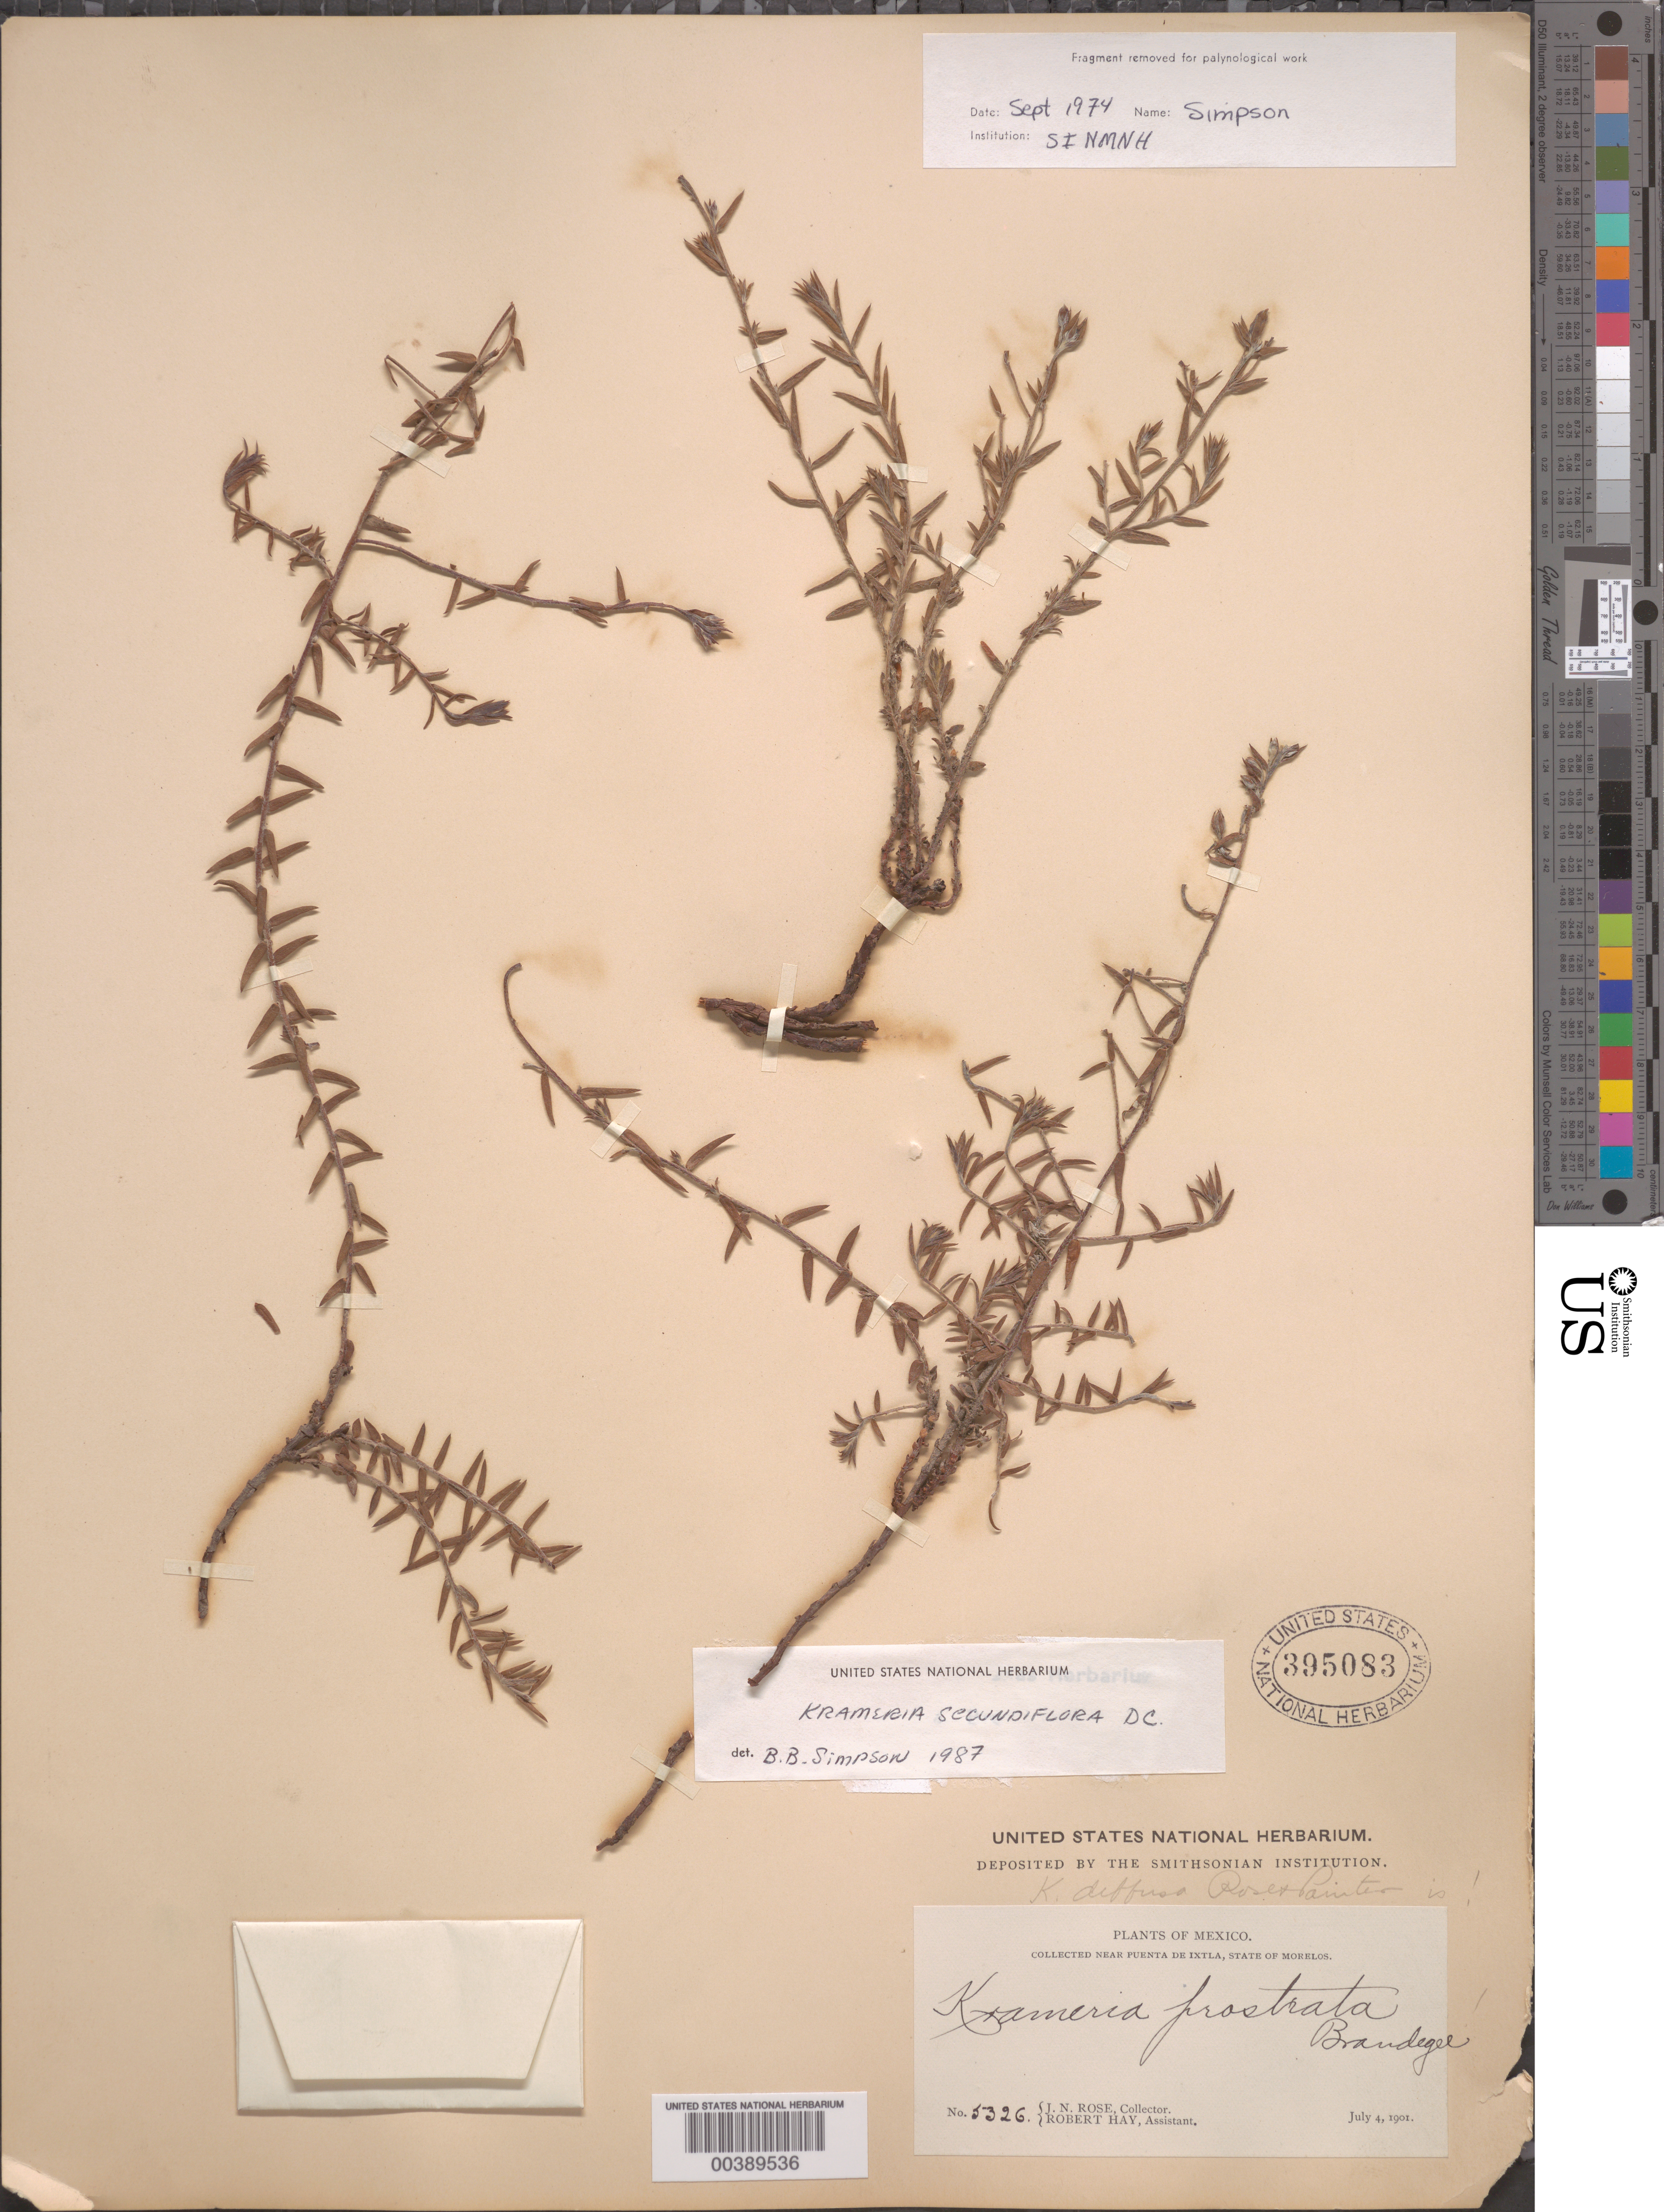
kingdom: Plantae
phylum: Tracheophyta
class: Magnoliopsida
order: Zygophyllales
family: Krameriaceae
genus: Krameria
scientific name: Krameria secundiflora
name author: DC.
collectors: J. N. Rose & R. H. Hay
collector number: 5326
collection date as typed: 04 Jul 1901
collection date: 1901-07-04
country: Mexico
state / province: Morelos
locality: Near puenta de ixtla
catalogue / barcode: US 395083